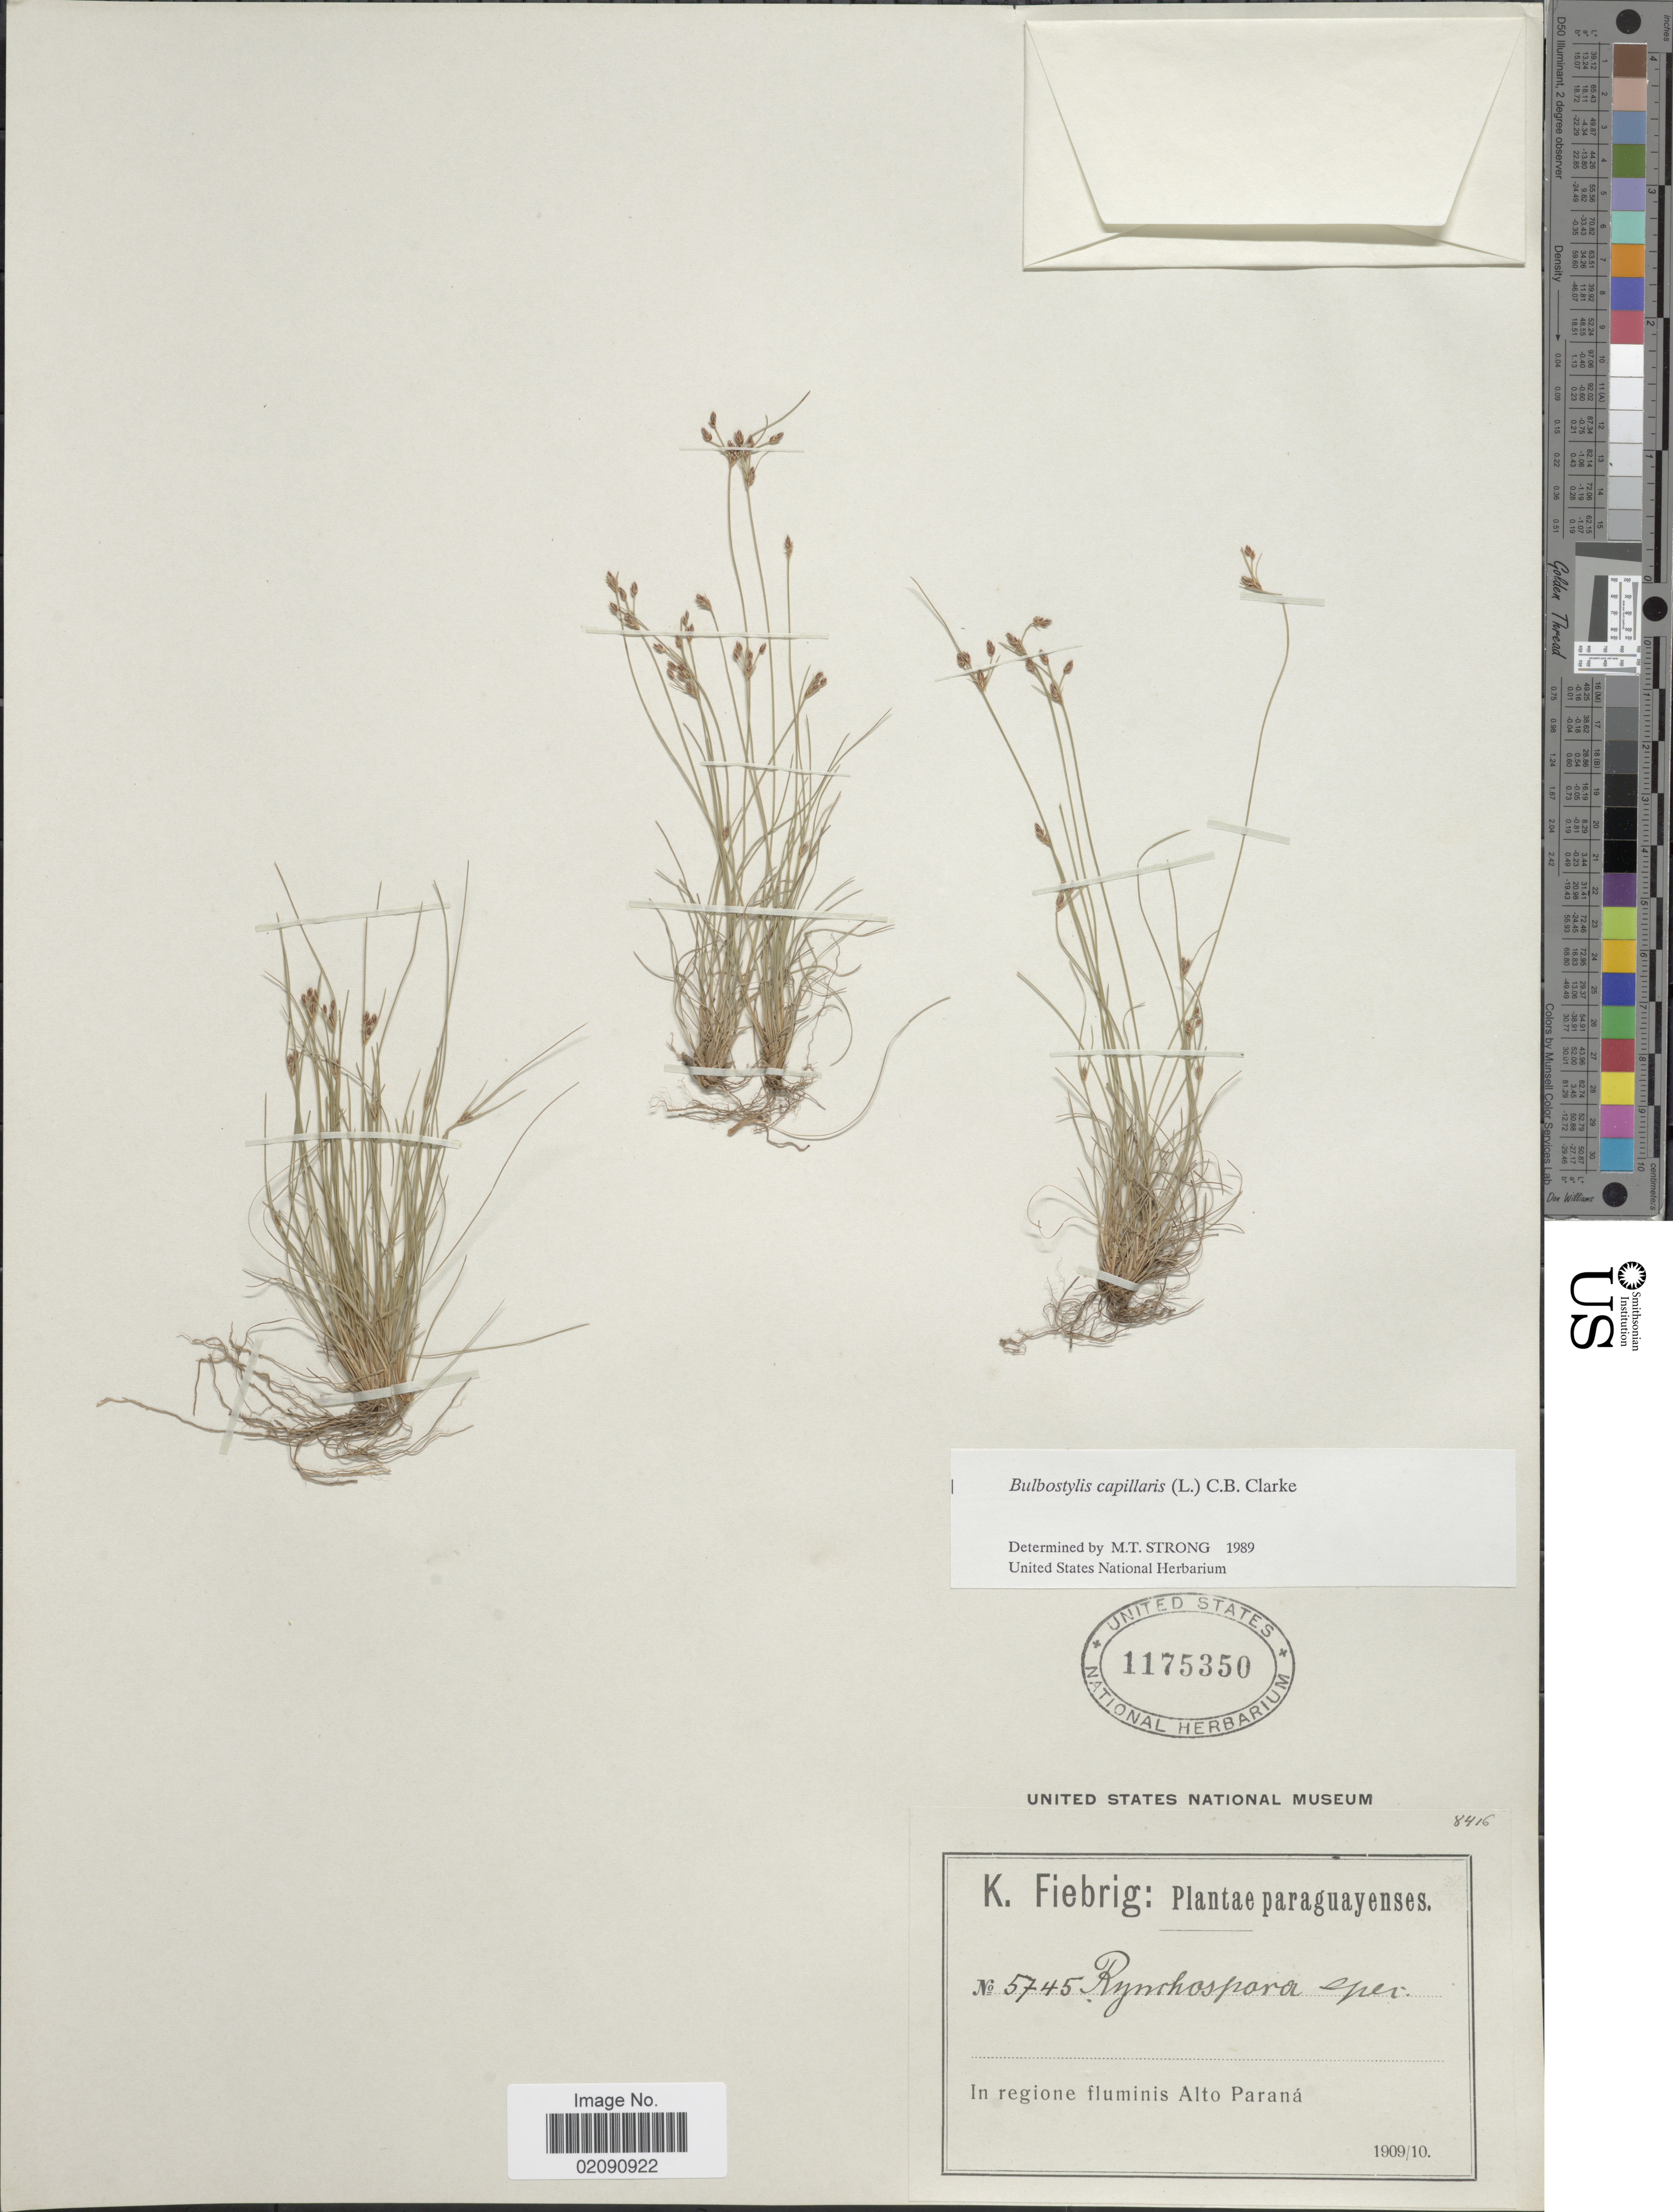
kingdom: Plantae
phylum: Tracheophyta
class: Liliopsida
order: Poales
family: Cyperaceae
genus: Bulbostylis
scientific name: Bulbostylis communis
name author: M. G. López & D.A. Simpson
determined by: Maciel-Silva, J. F.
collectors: K. Fiebrig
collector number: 5745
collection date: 1909/1910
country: Paraguay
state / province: Alto Parana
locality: In regione fluminis.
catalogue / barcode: US 1175350